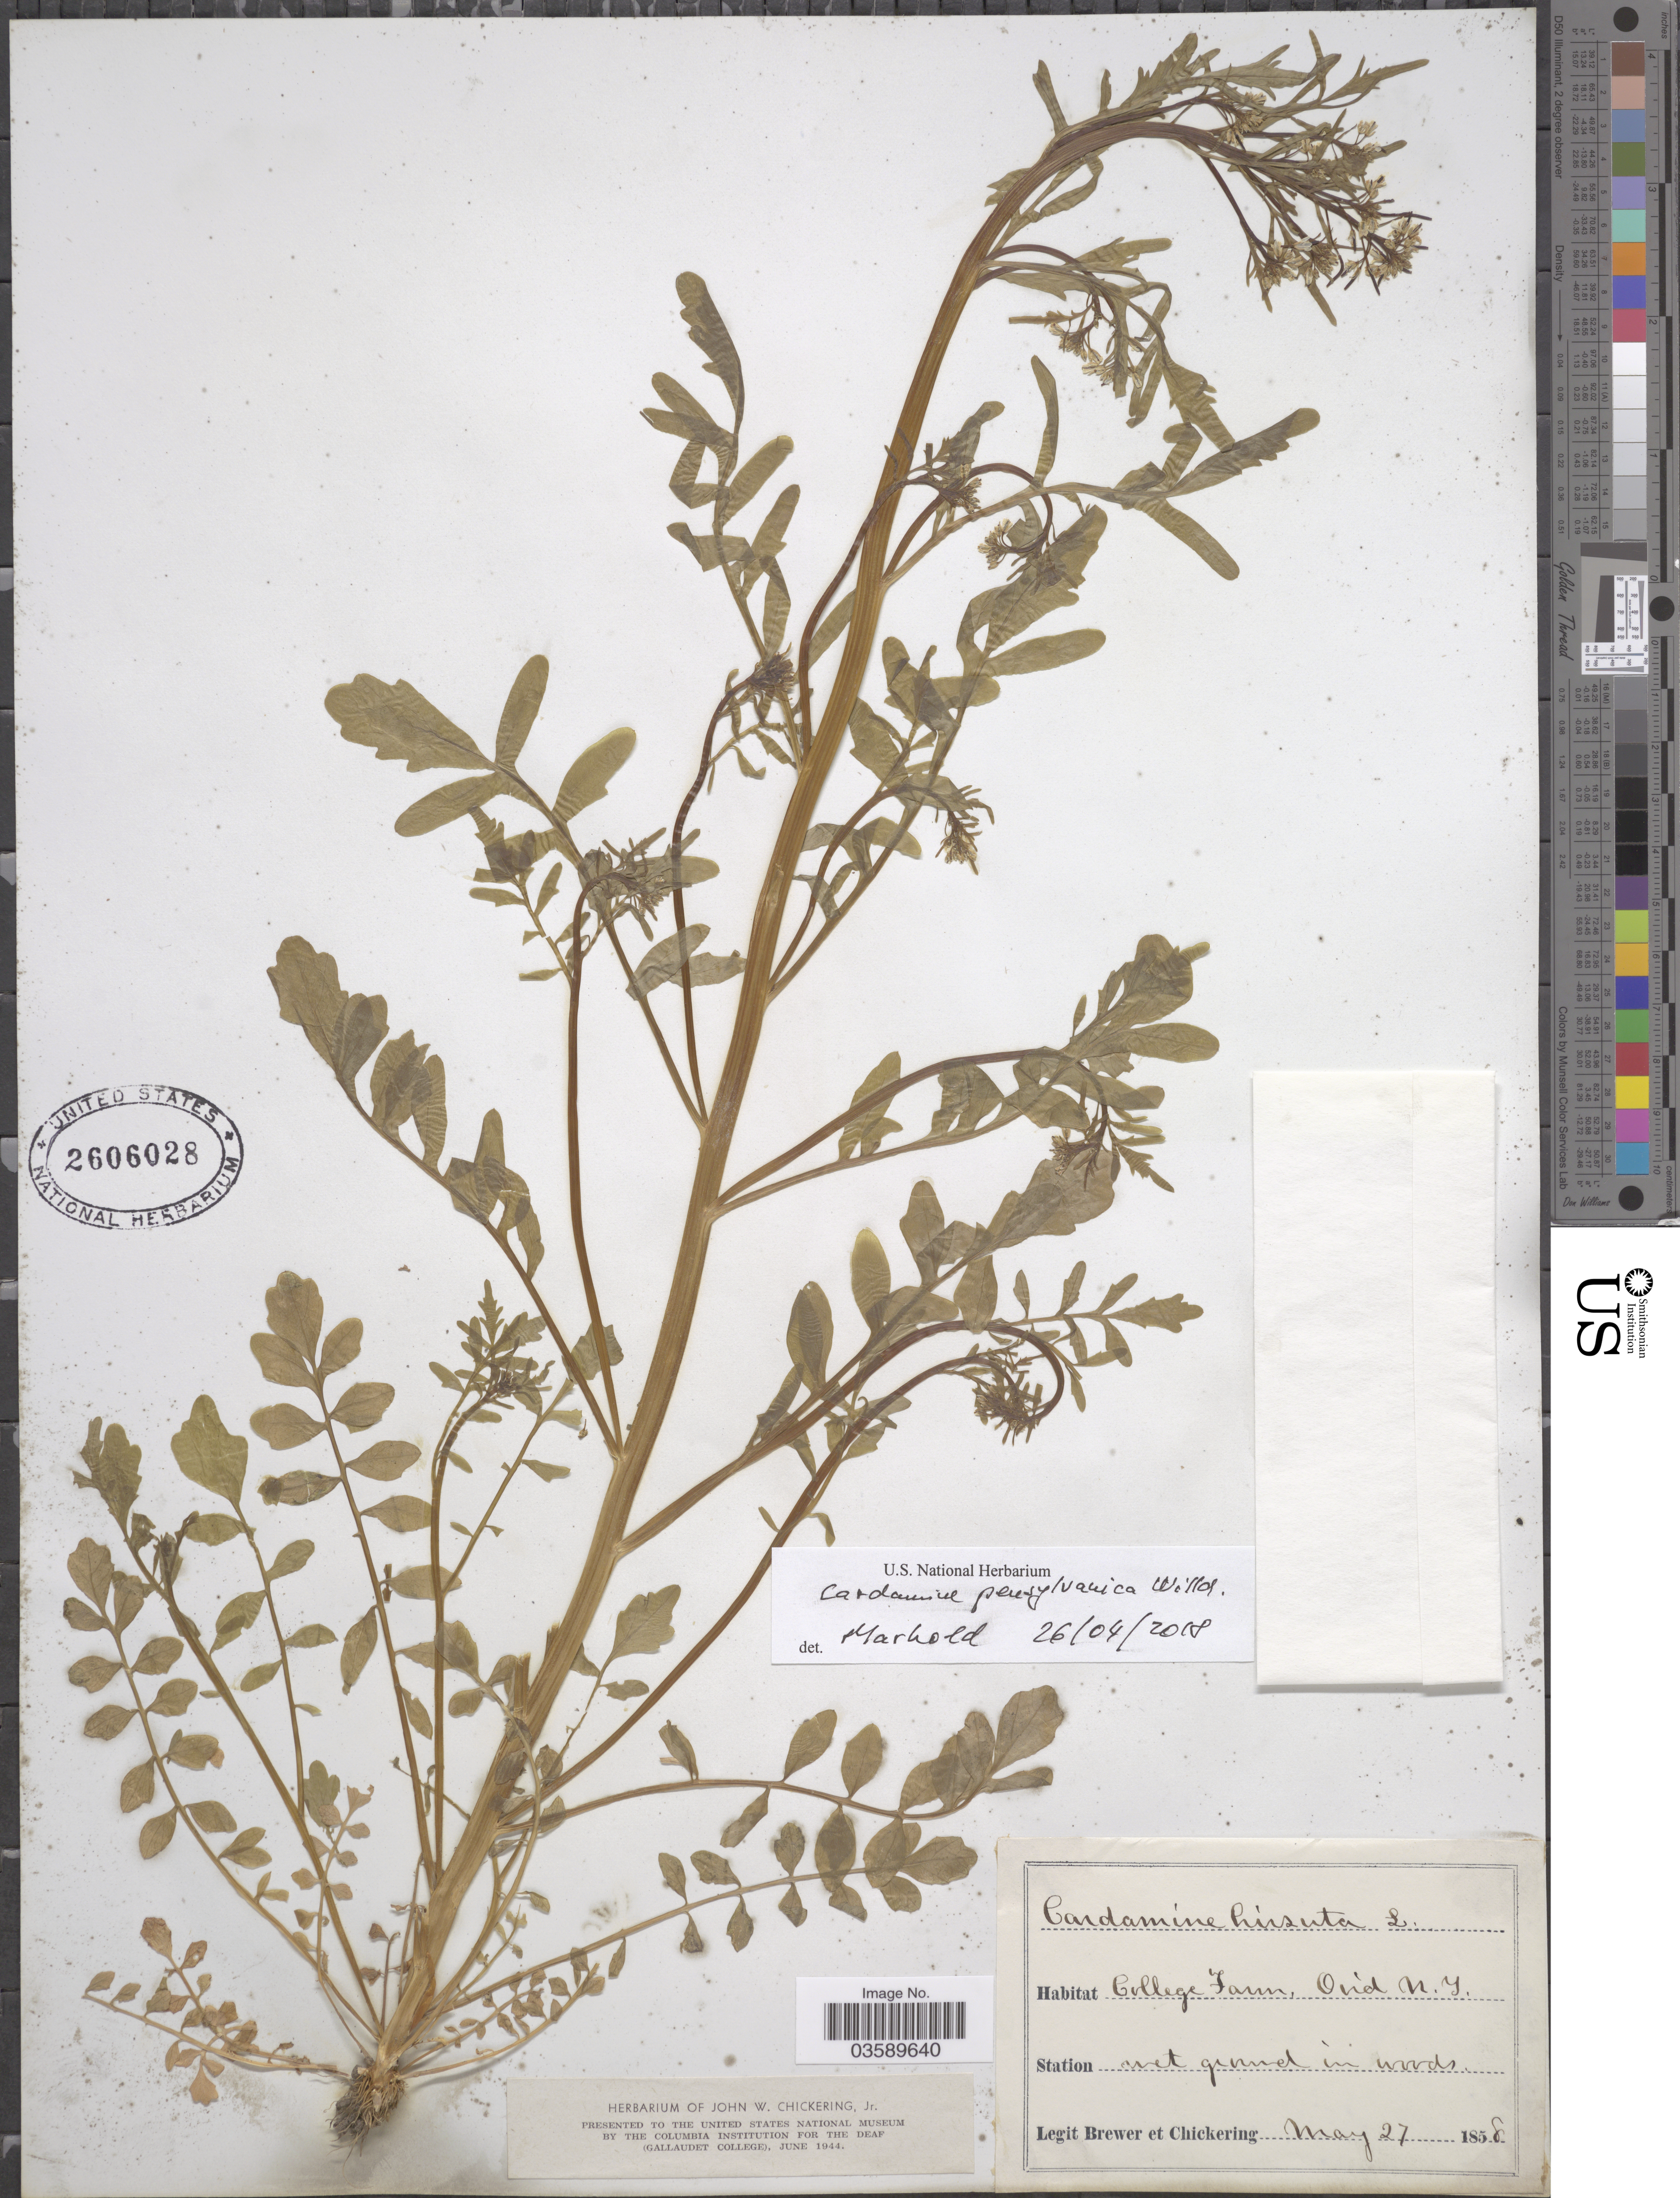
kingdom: Plantae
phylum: Tracheophyta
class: Magnoliopsida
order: Brassicales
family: Brassicaceae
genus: Cardamine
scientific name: Cardamine pensylvanica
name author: Muhl. ex Willd.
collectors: -. Brewer & J. Chickering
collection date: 1858-05-27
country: United States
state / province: New York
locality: College Farm, Ovid.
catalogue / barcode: US 2606028